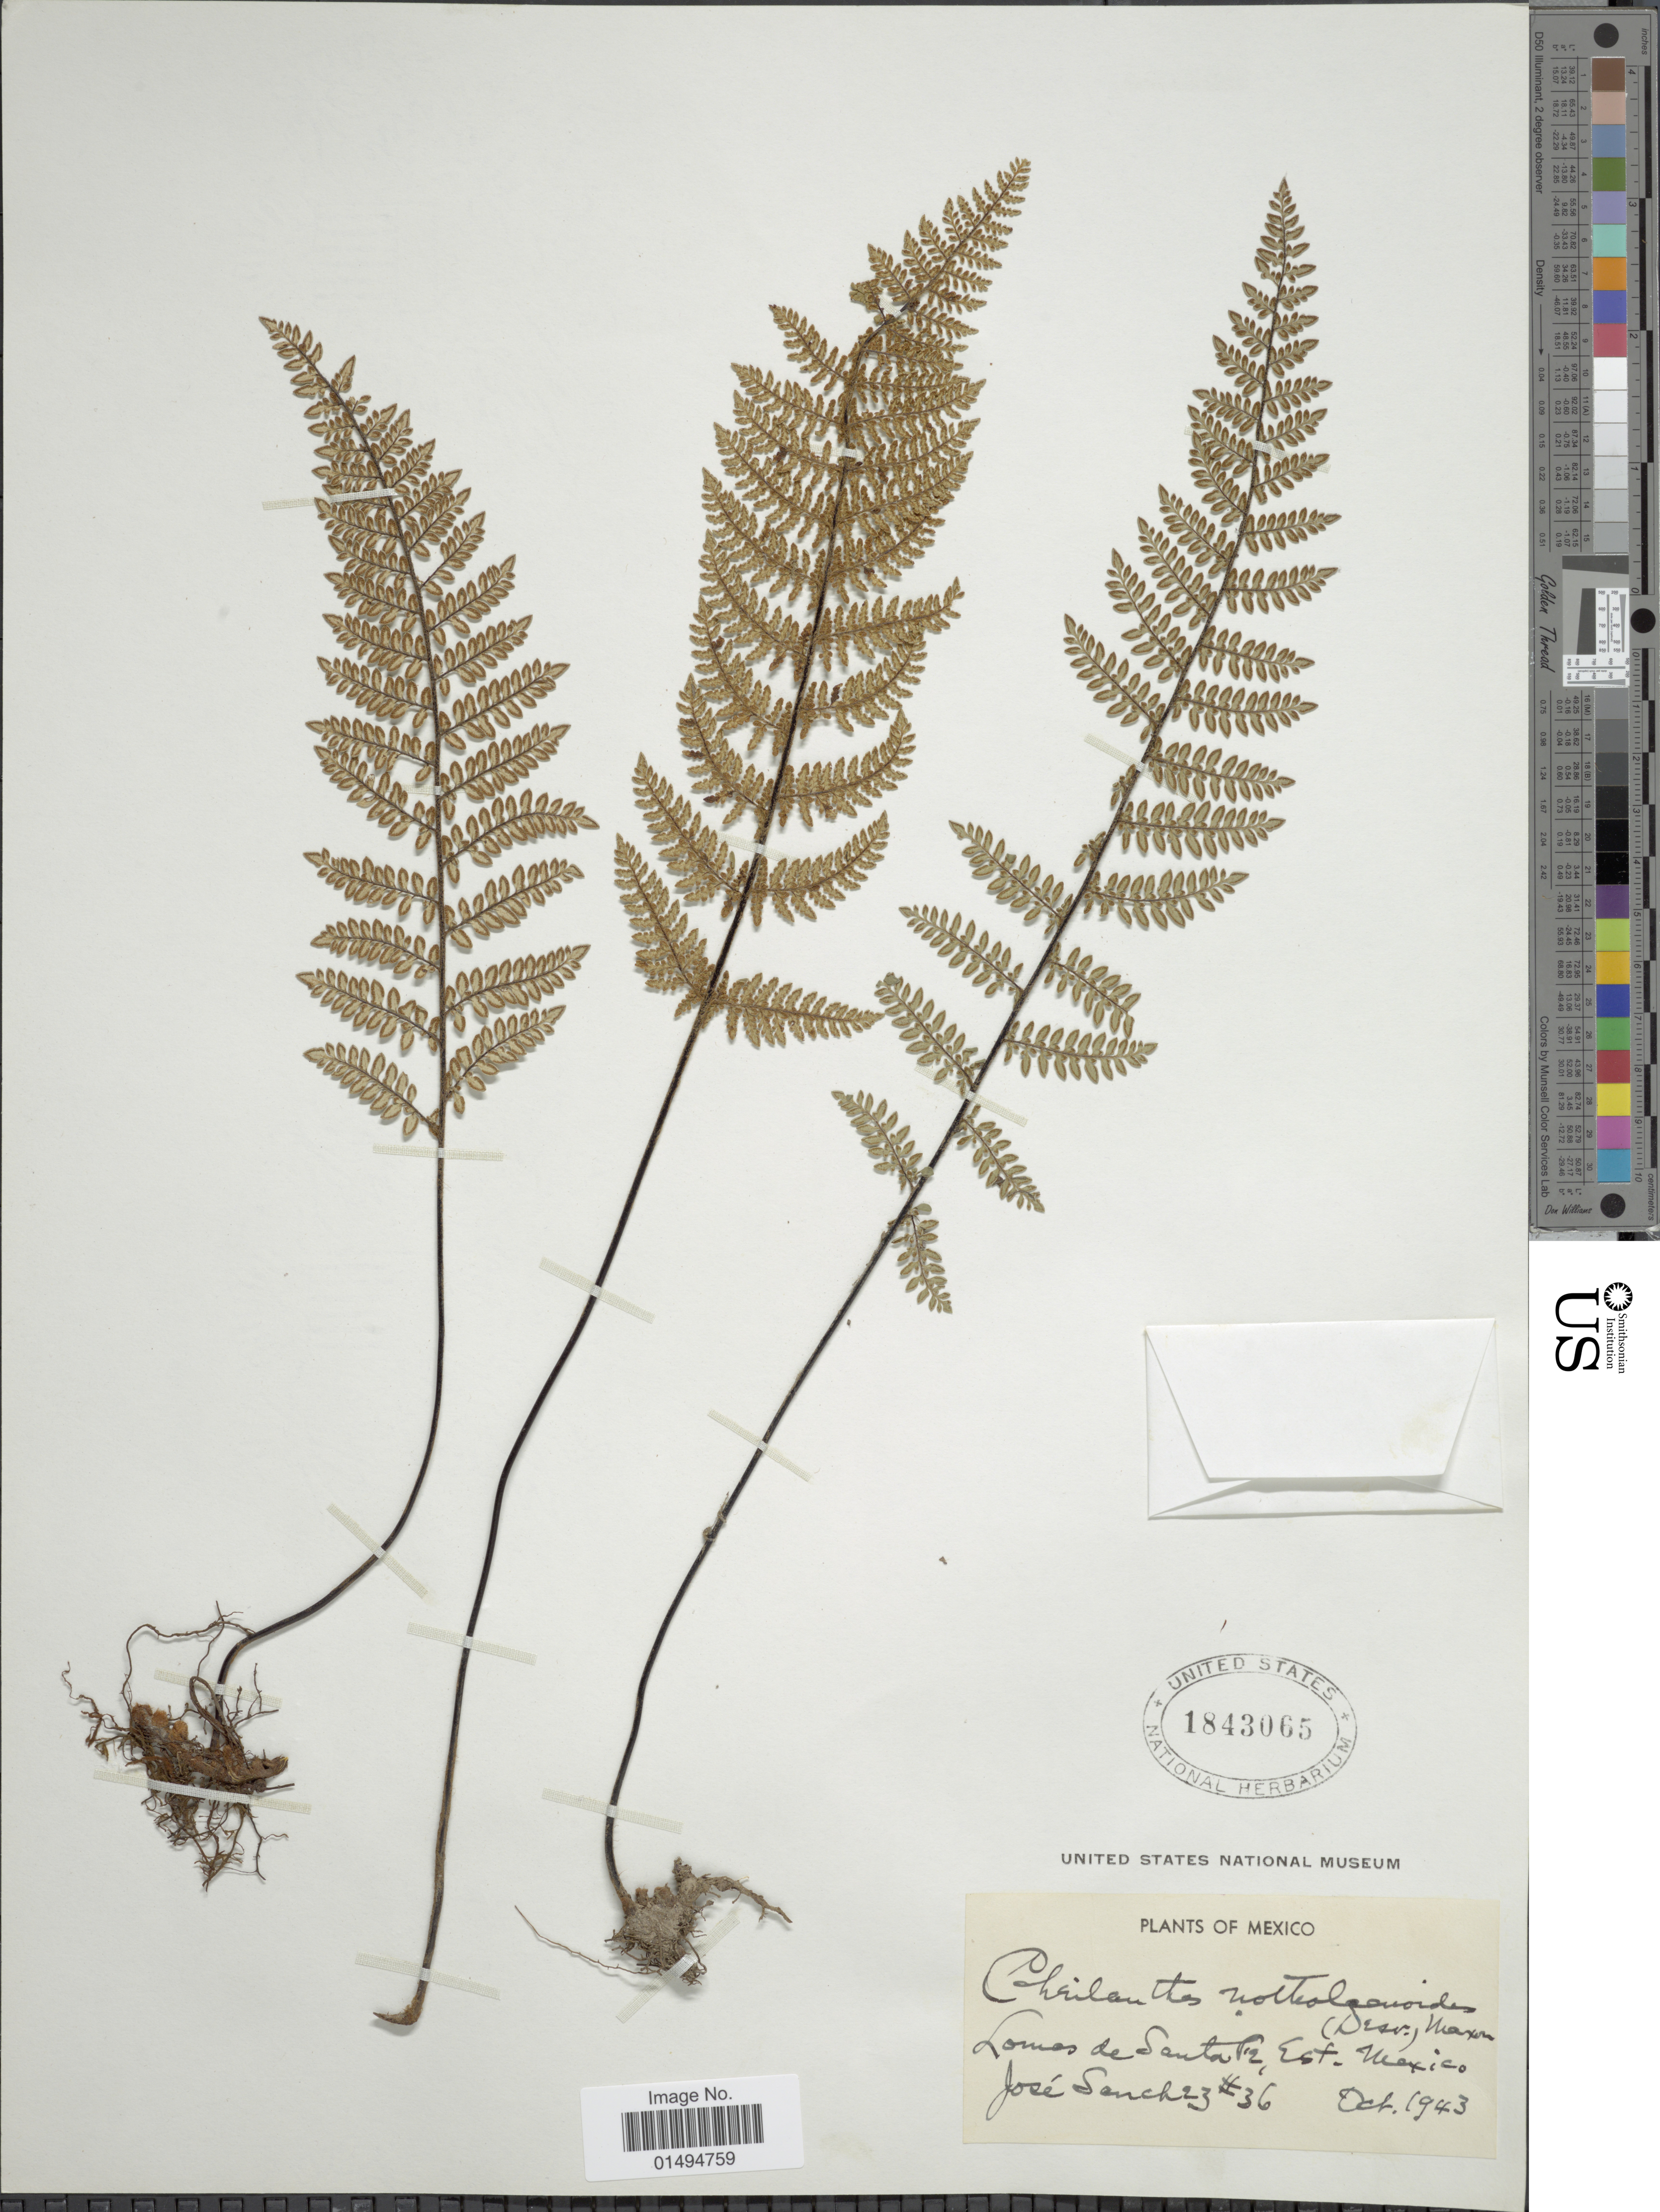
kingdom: Plantae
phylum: Tracheophyta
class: Polypodiopsida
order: Polypodiales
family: Pteridaceae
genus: Myriopteris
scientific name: Myriopteris notholaenoides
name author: (Desv.) Grusz & Windham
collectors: J. Sánchez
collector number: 36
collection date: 1943-10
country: Mexico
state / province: México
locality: Lomas de Santa Fe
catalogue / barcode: US 1843065